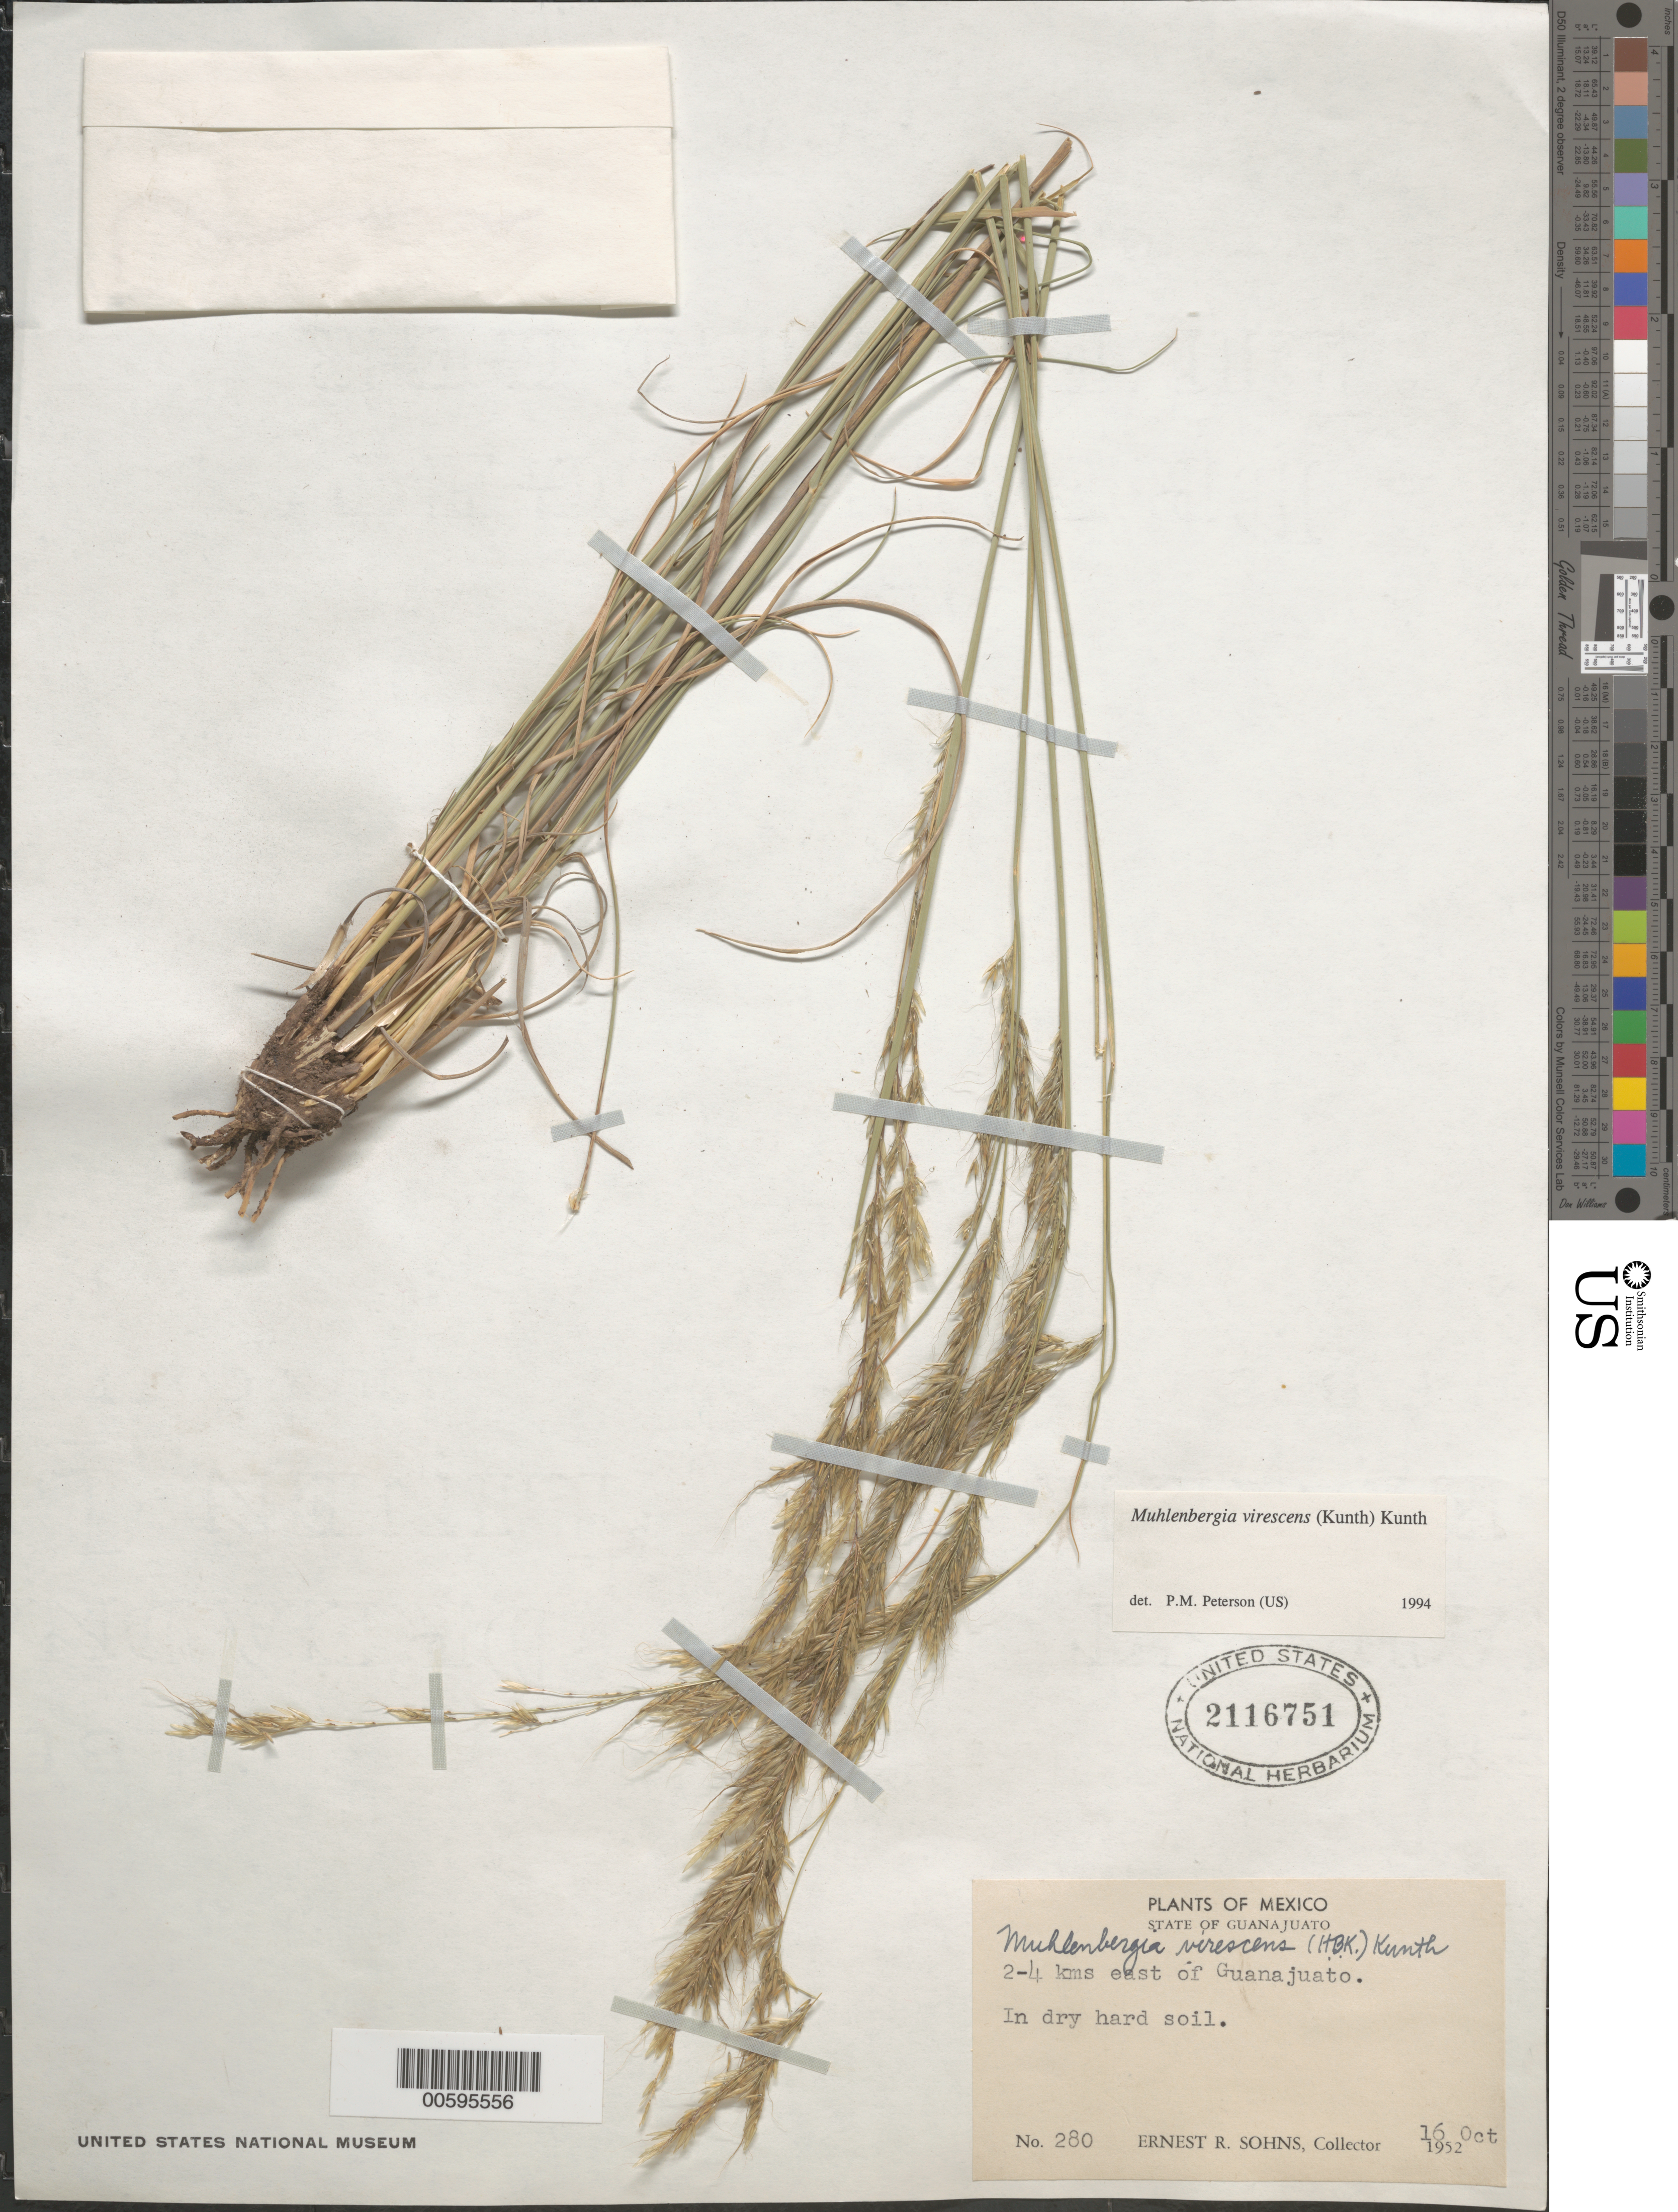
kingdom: Plantae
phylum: Tracheophyta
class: Liliopsida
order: Poales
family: Poaceae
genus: Muhlenbergia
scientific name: Muhlenbergia virescens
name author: (Kunth) Trin.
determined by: Peterson, Paul M., (BOT), Smithsonian Institution - National Museum of Natural History (UNITED STATES)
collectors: E. R. Sohns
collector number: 280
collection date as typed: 16 Oct 1952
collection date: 1952-10-16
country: Mexico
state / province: Guanajuato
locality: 2-4 km E of Guanajuato.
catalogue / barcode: US 2116751